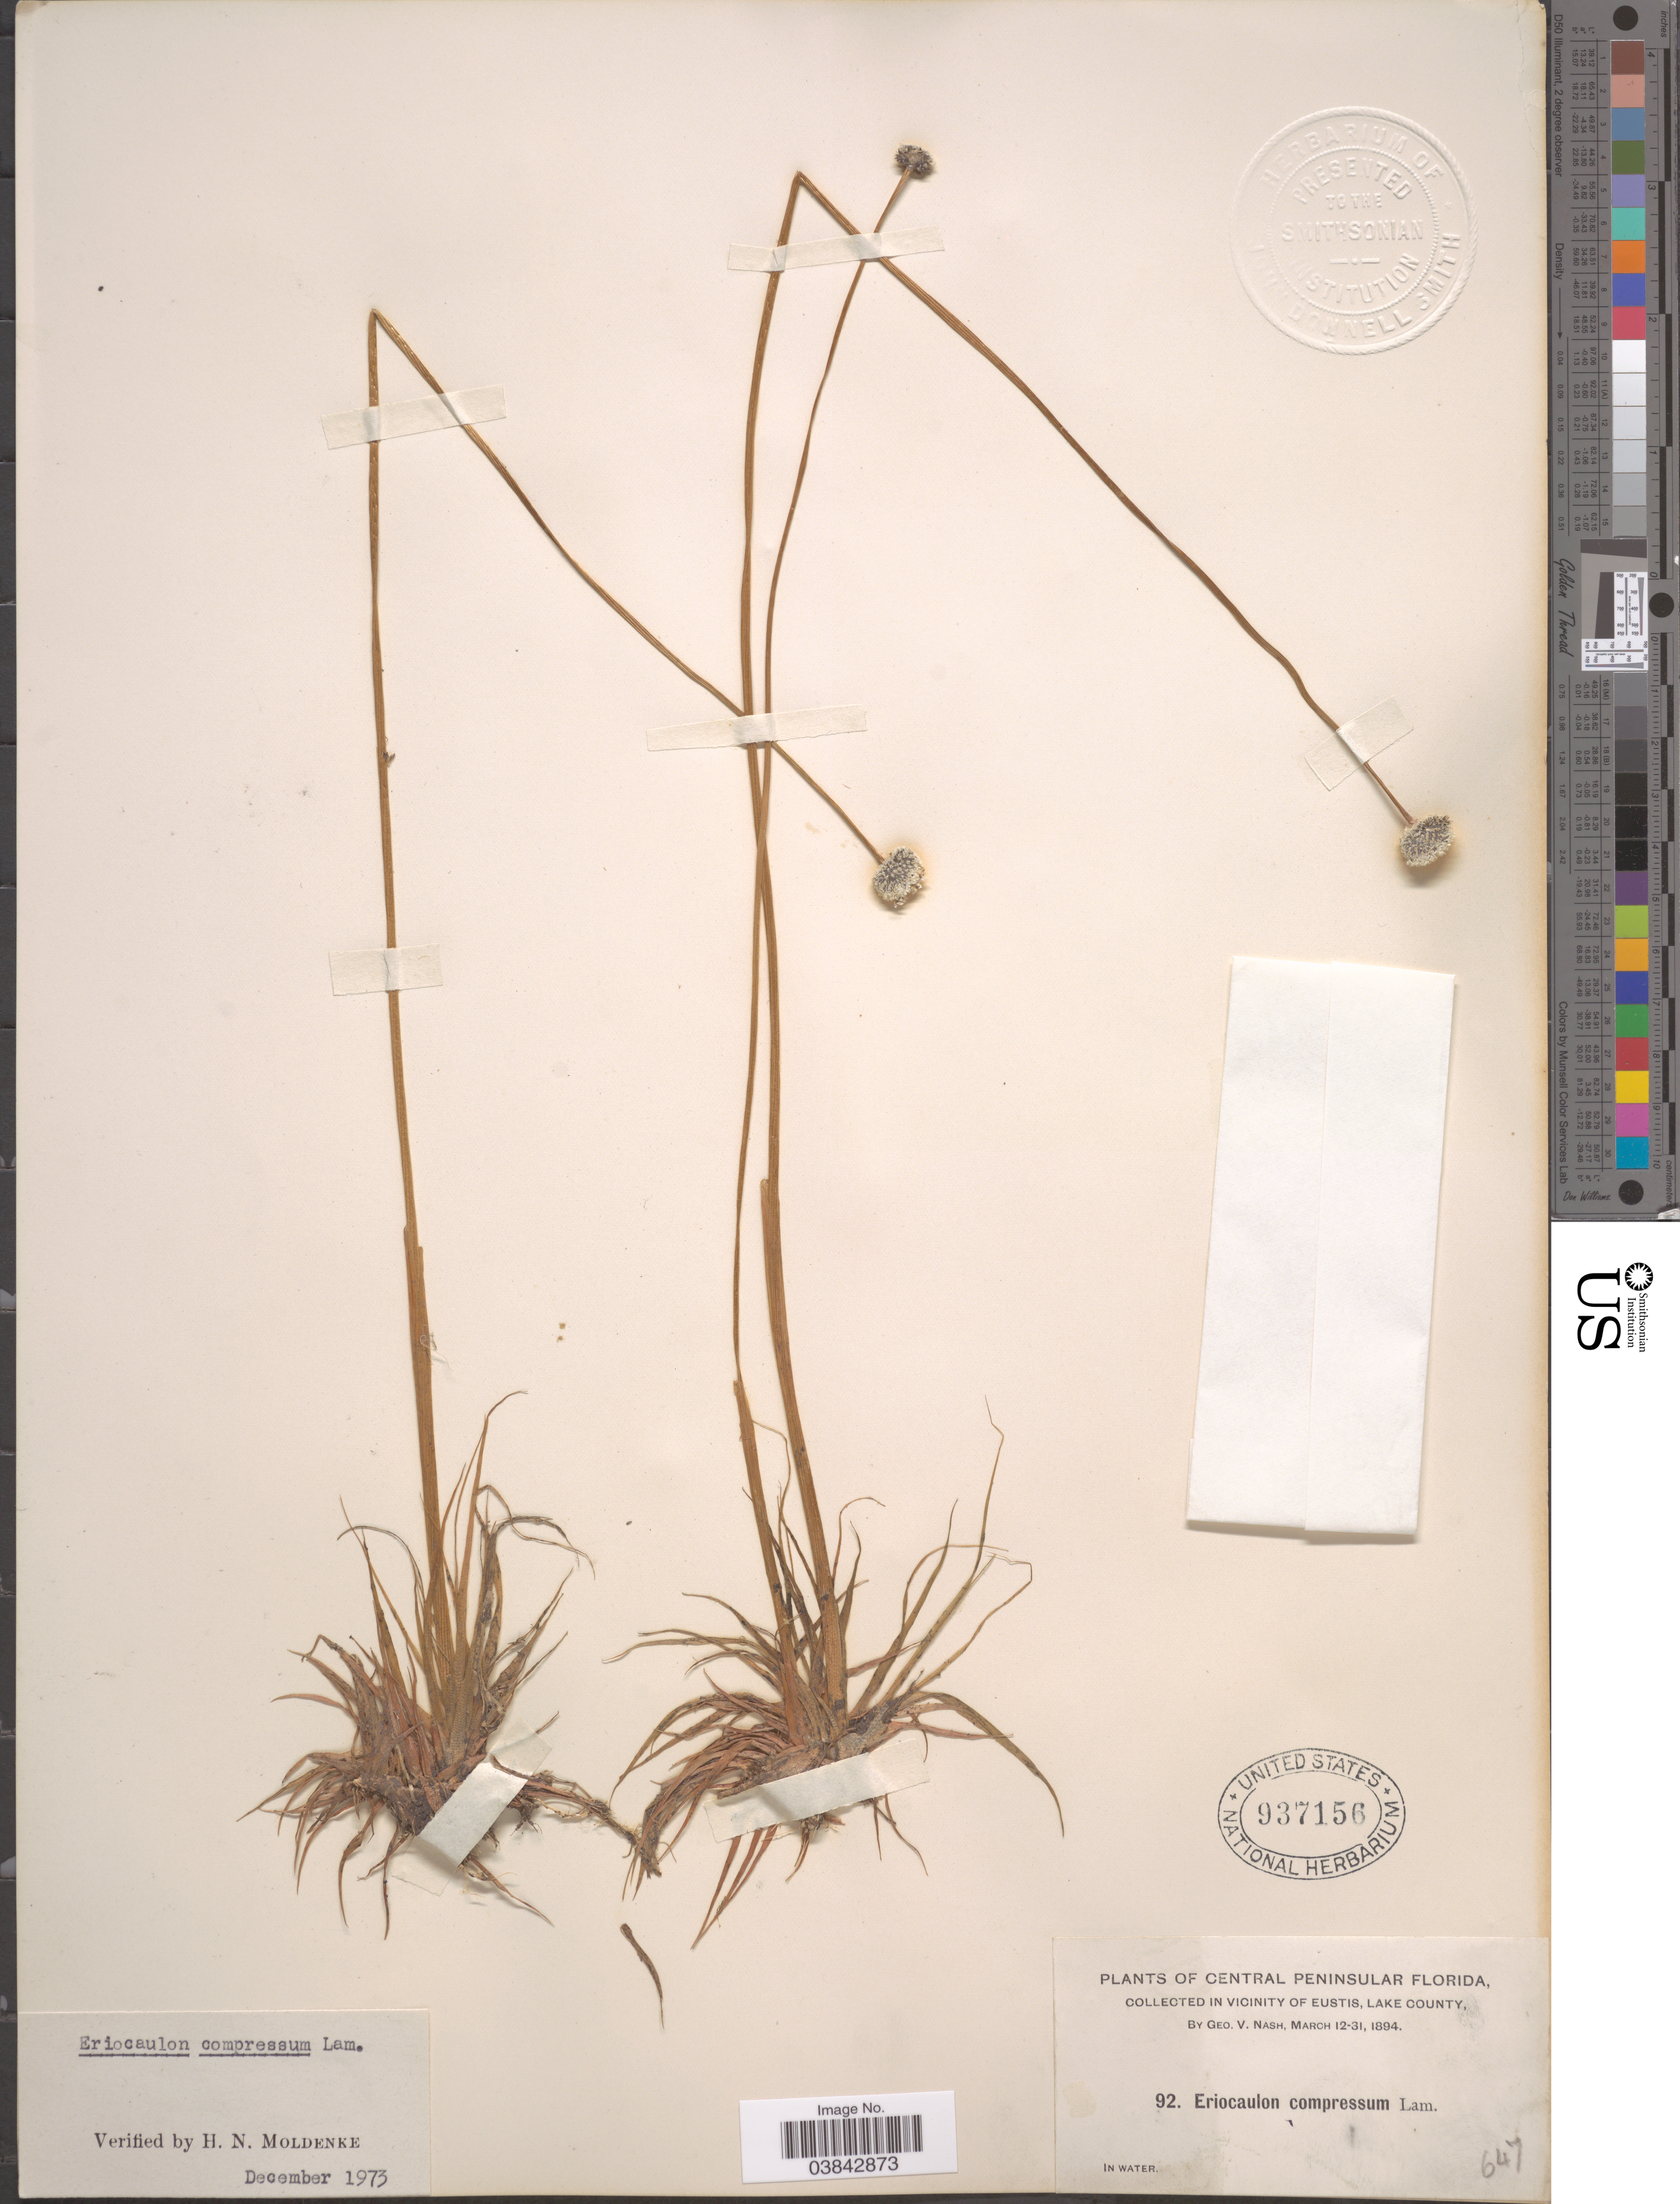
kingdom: Plantae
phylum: Tracheophyta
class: Liliopsida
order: Poales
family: Eriocaulaceae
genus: Eriocaulon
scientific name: Eriocaulon compressum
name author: Lam.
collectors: G. V. Nash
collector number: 92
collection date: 1894-03-12/1894-03-31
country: United States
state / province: Florida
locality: Central Peninsular Florida. In vicinity of Eustis, Lake County.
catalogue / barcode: US 937156